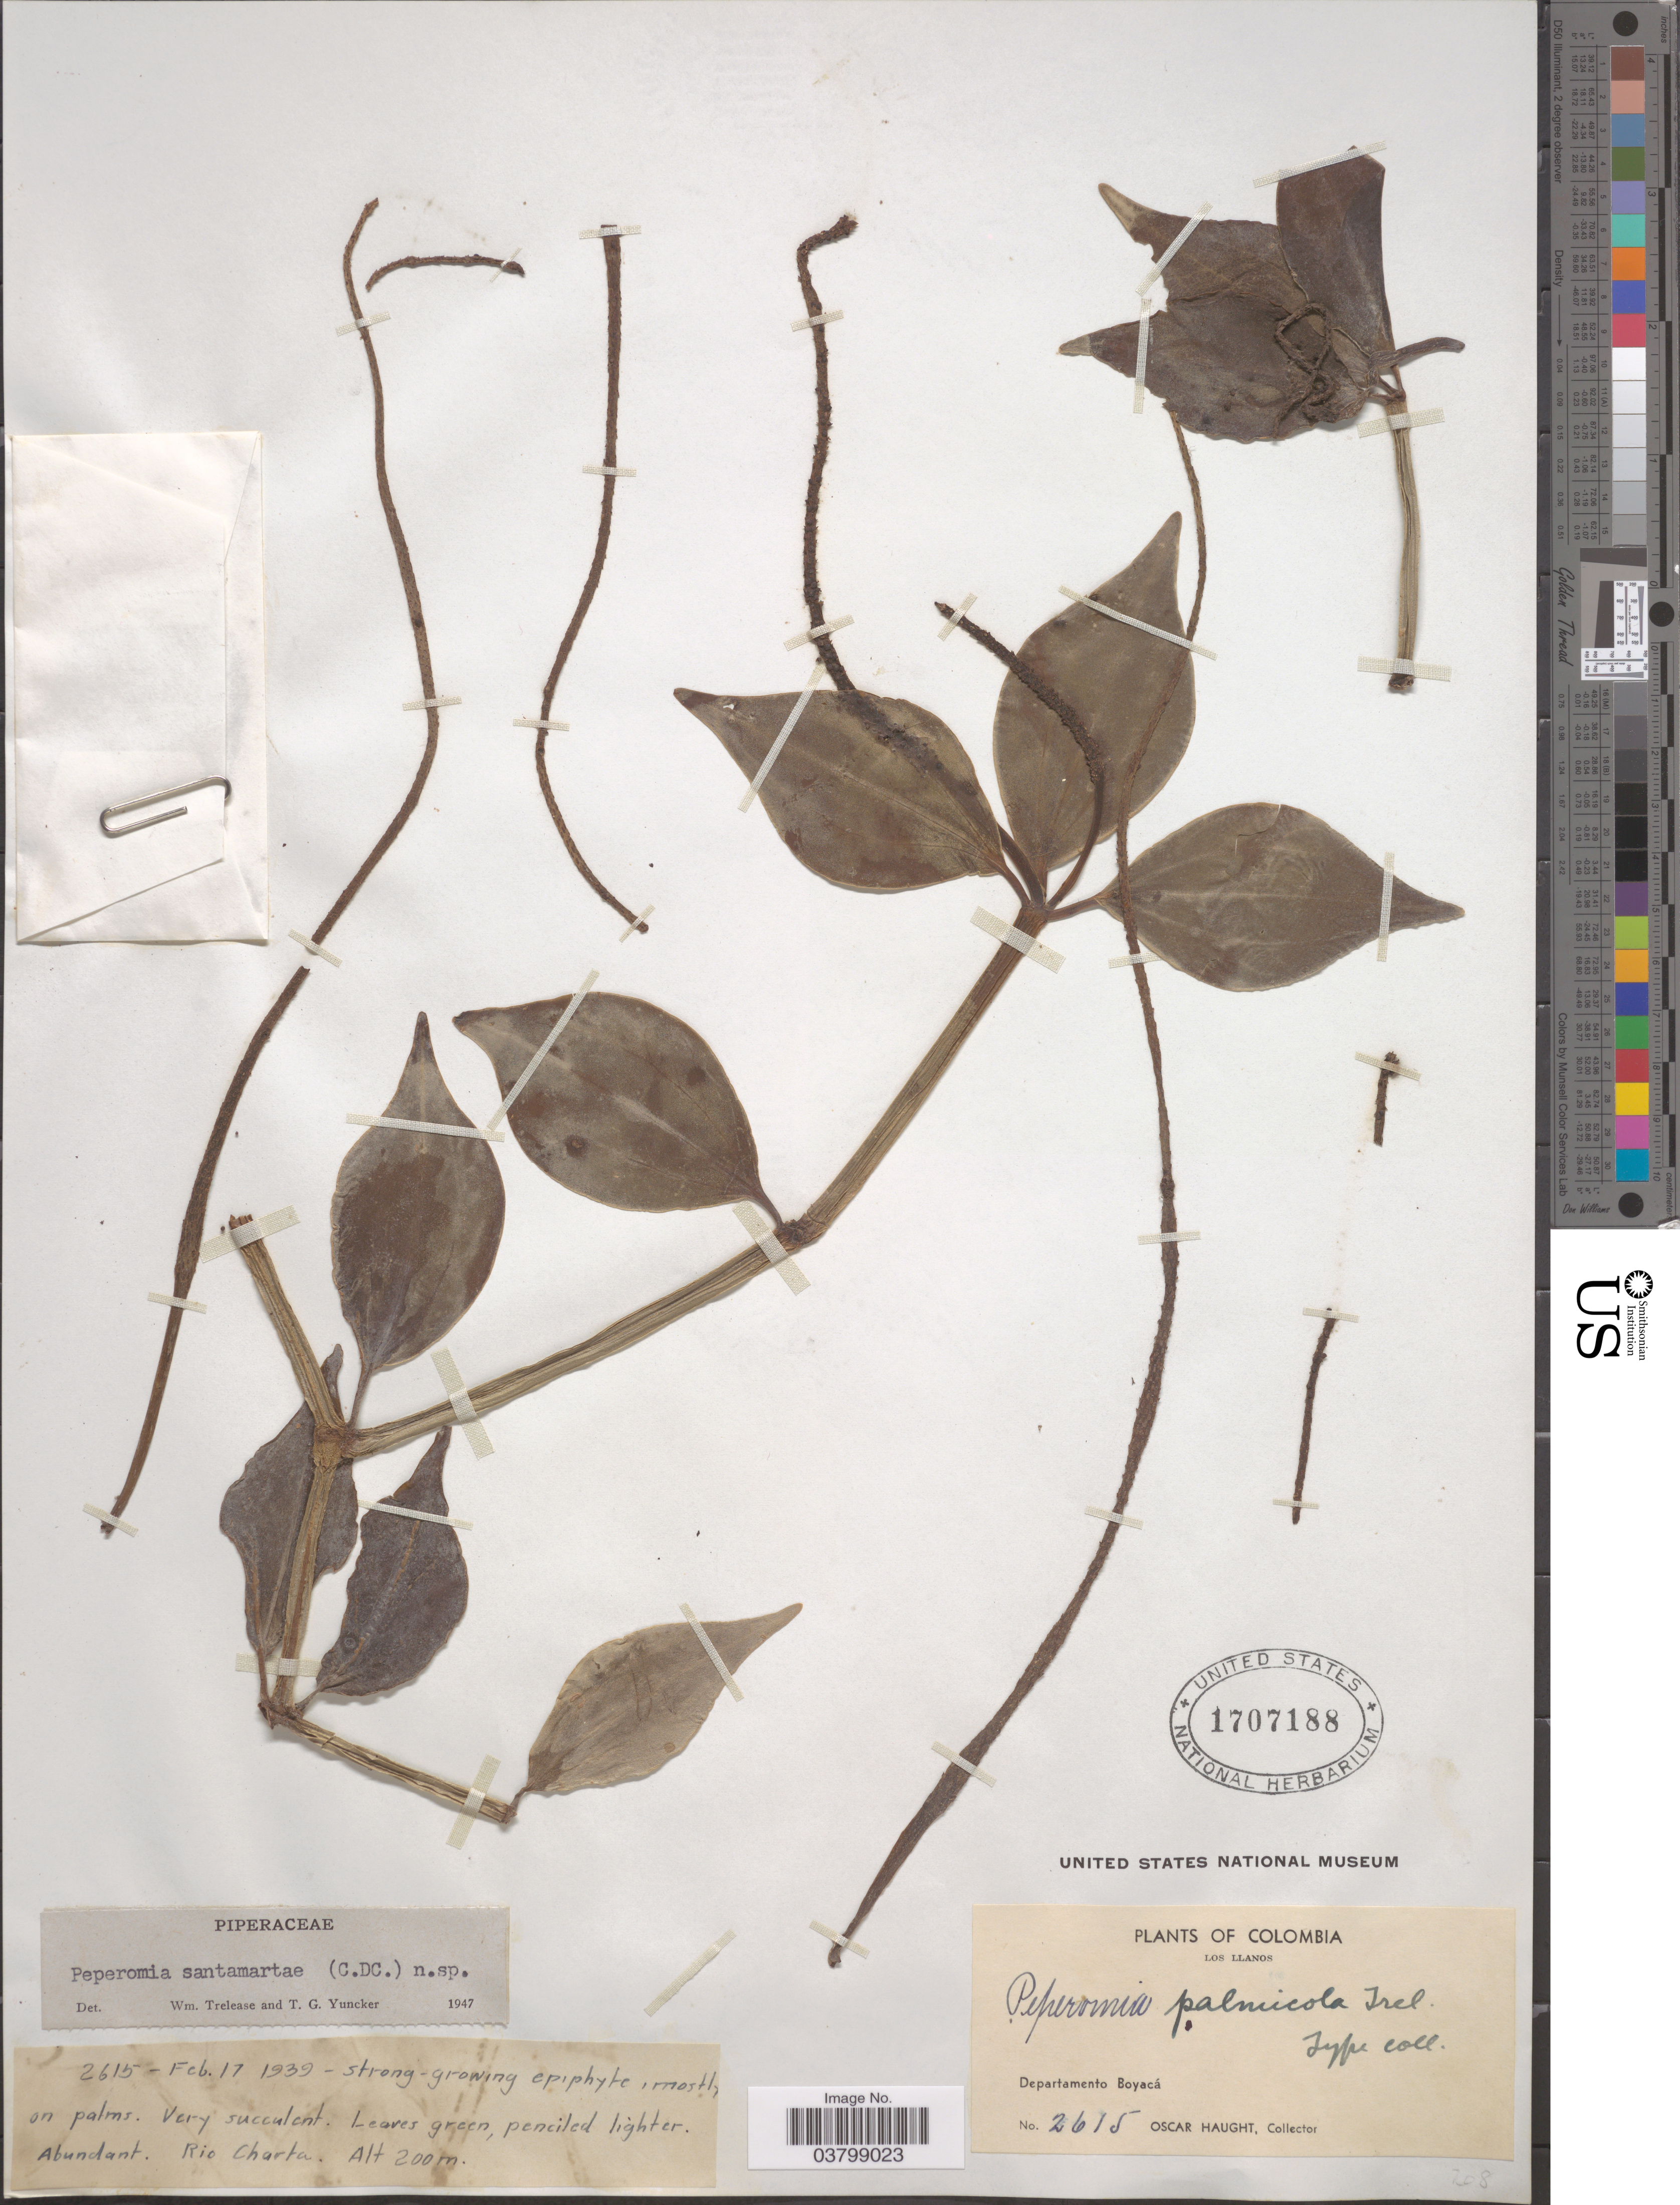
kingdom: Plantae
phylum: Tracheophyta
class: Magnoliopsida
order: Piperales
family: Piperaceae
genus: Peperomia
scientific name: Peperomia viridispica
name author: Trel.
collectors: O. L. Haught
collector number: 2615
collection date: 1939-02-17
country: Colombia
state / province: Boyacá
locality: Los Llanos. Departamento Boyacá. Rio Charta.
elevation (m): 200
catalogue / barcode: US 1707188